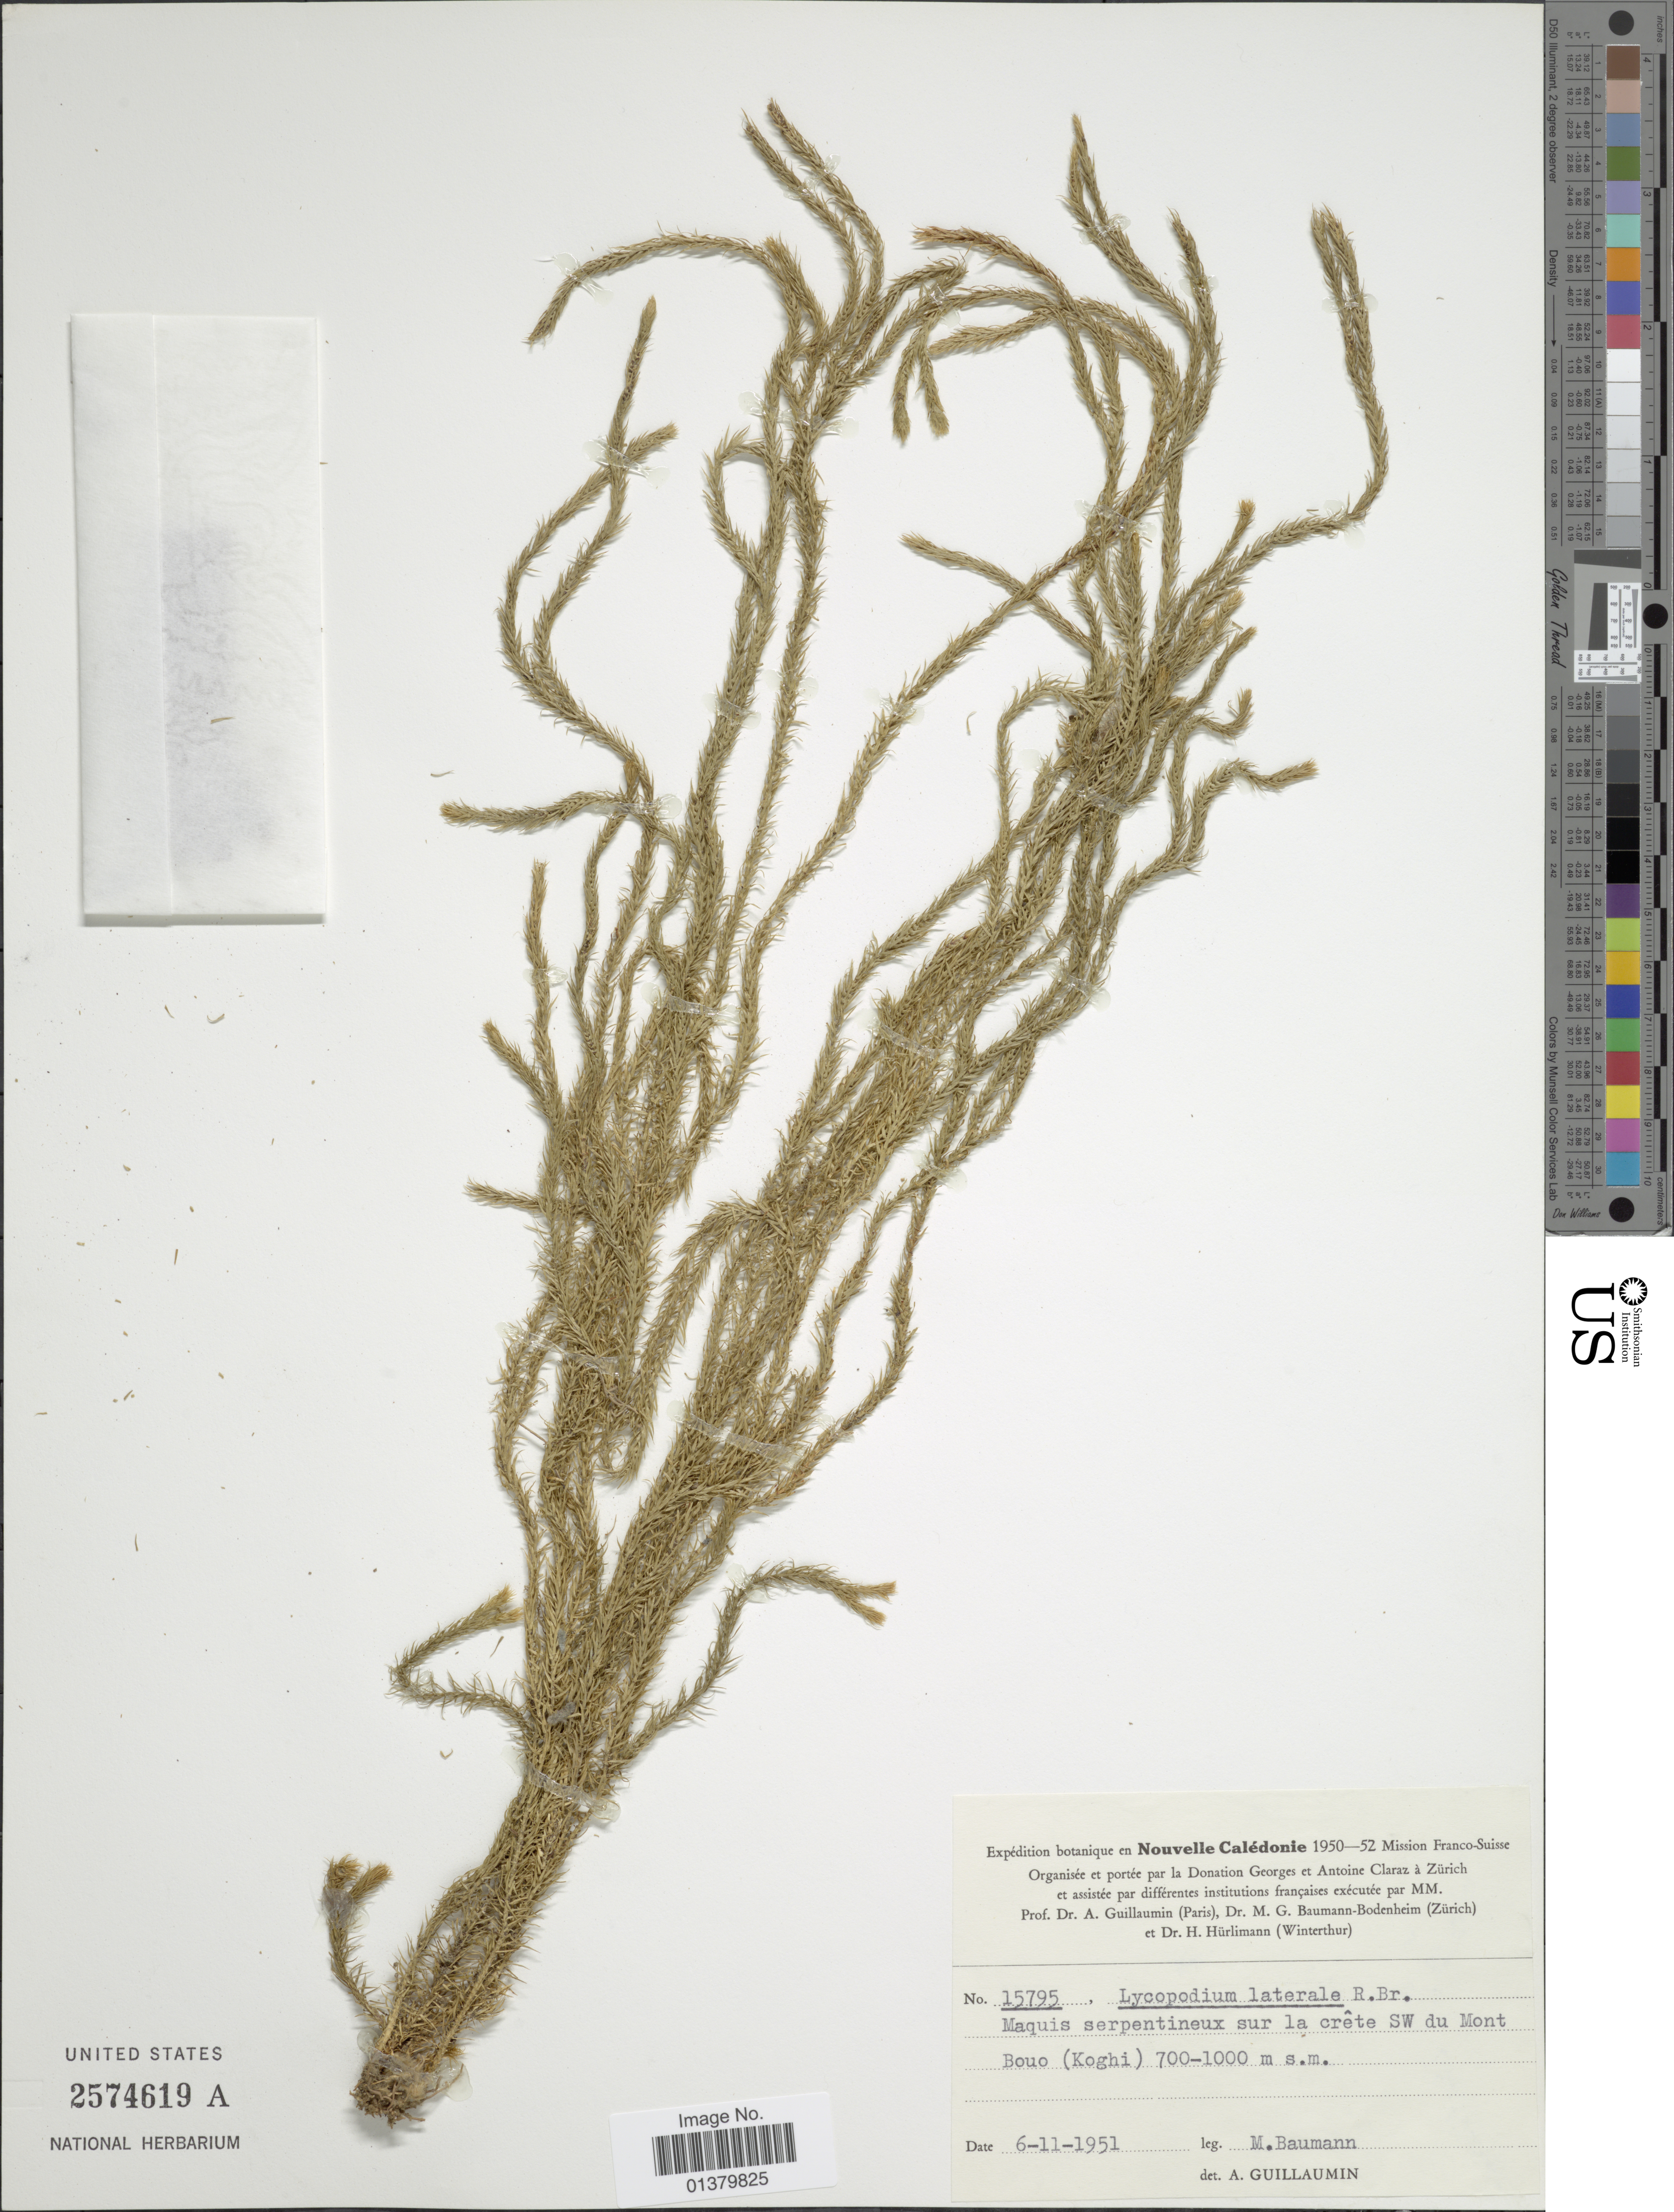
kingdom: Plantae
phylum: Tracheophyta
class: Lycopodiopsida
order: Lycopodiales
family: Lycopodiaceae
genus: Lateristachys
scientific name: Lateristachys lateralis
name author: (R. Br.) Holub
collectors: M. Baumann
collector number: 15795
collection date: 1951-11-06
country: New Caledonia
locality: Maquis serpentieus sur la crête SW du Mont Bouo (KOghi)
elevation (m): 700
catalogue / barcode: US 2574619A